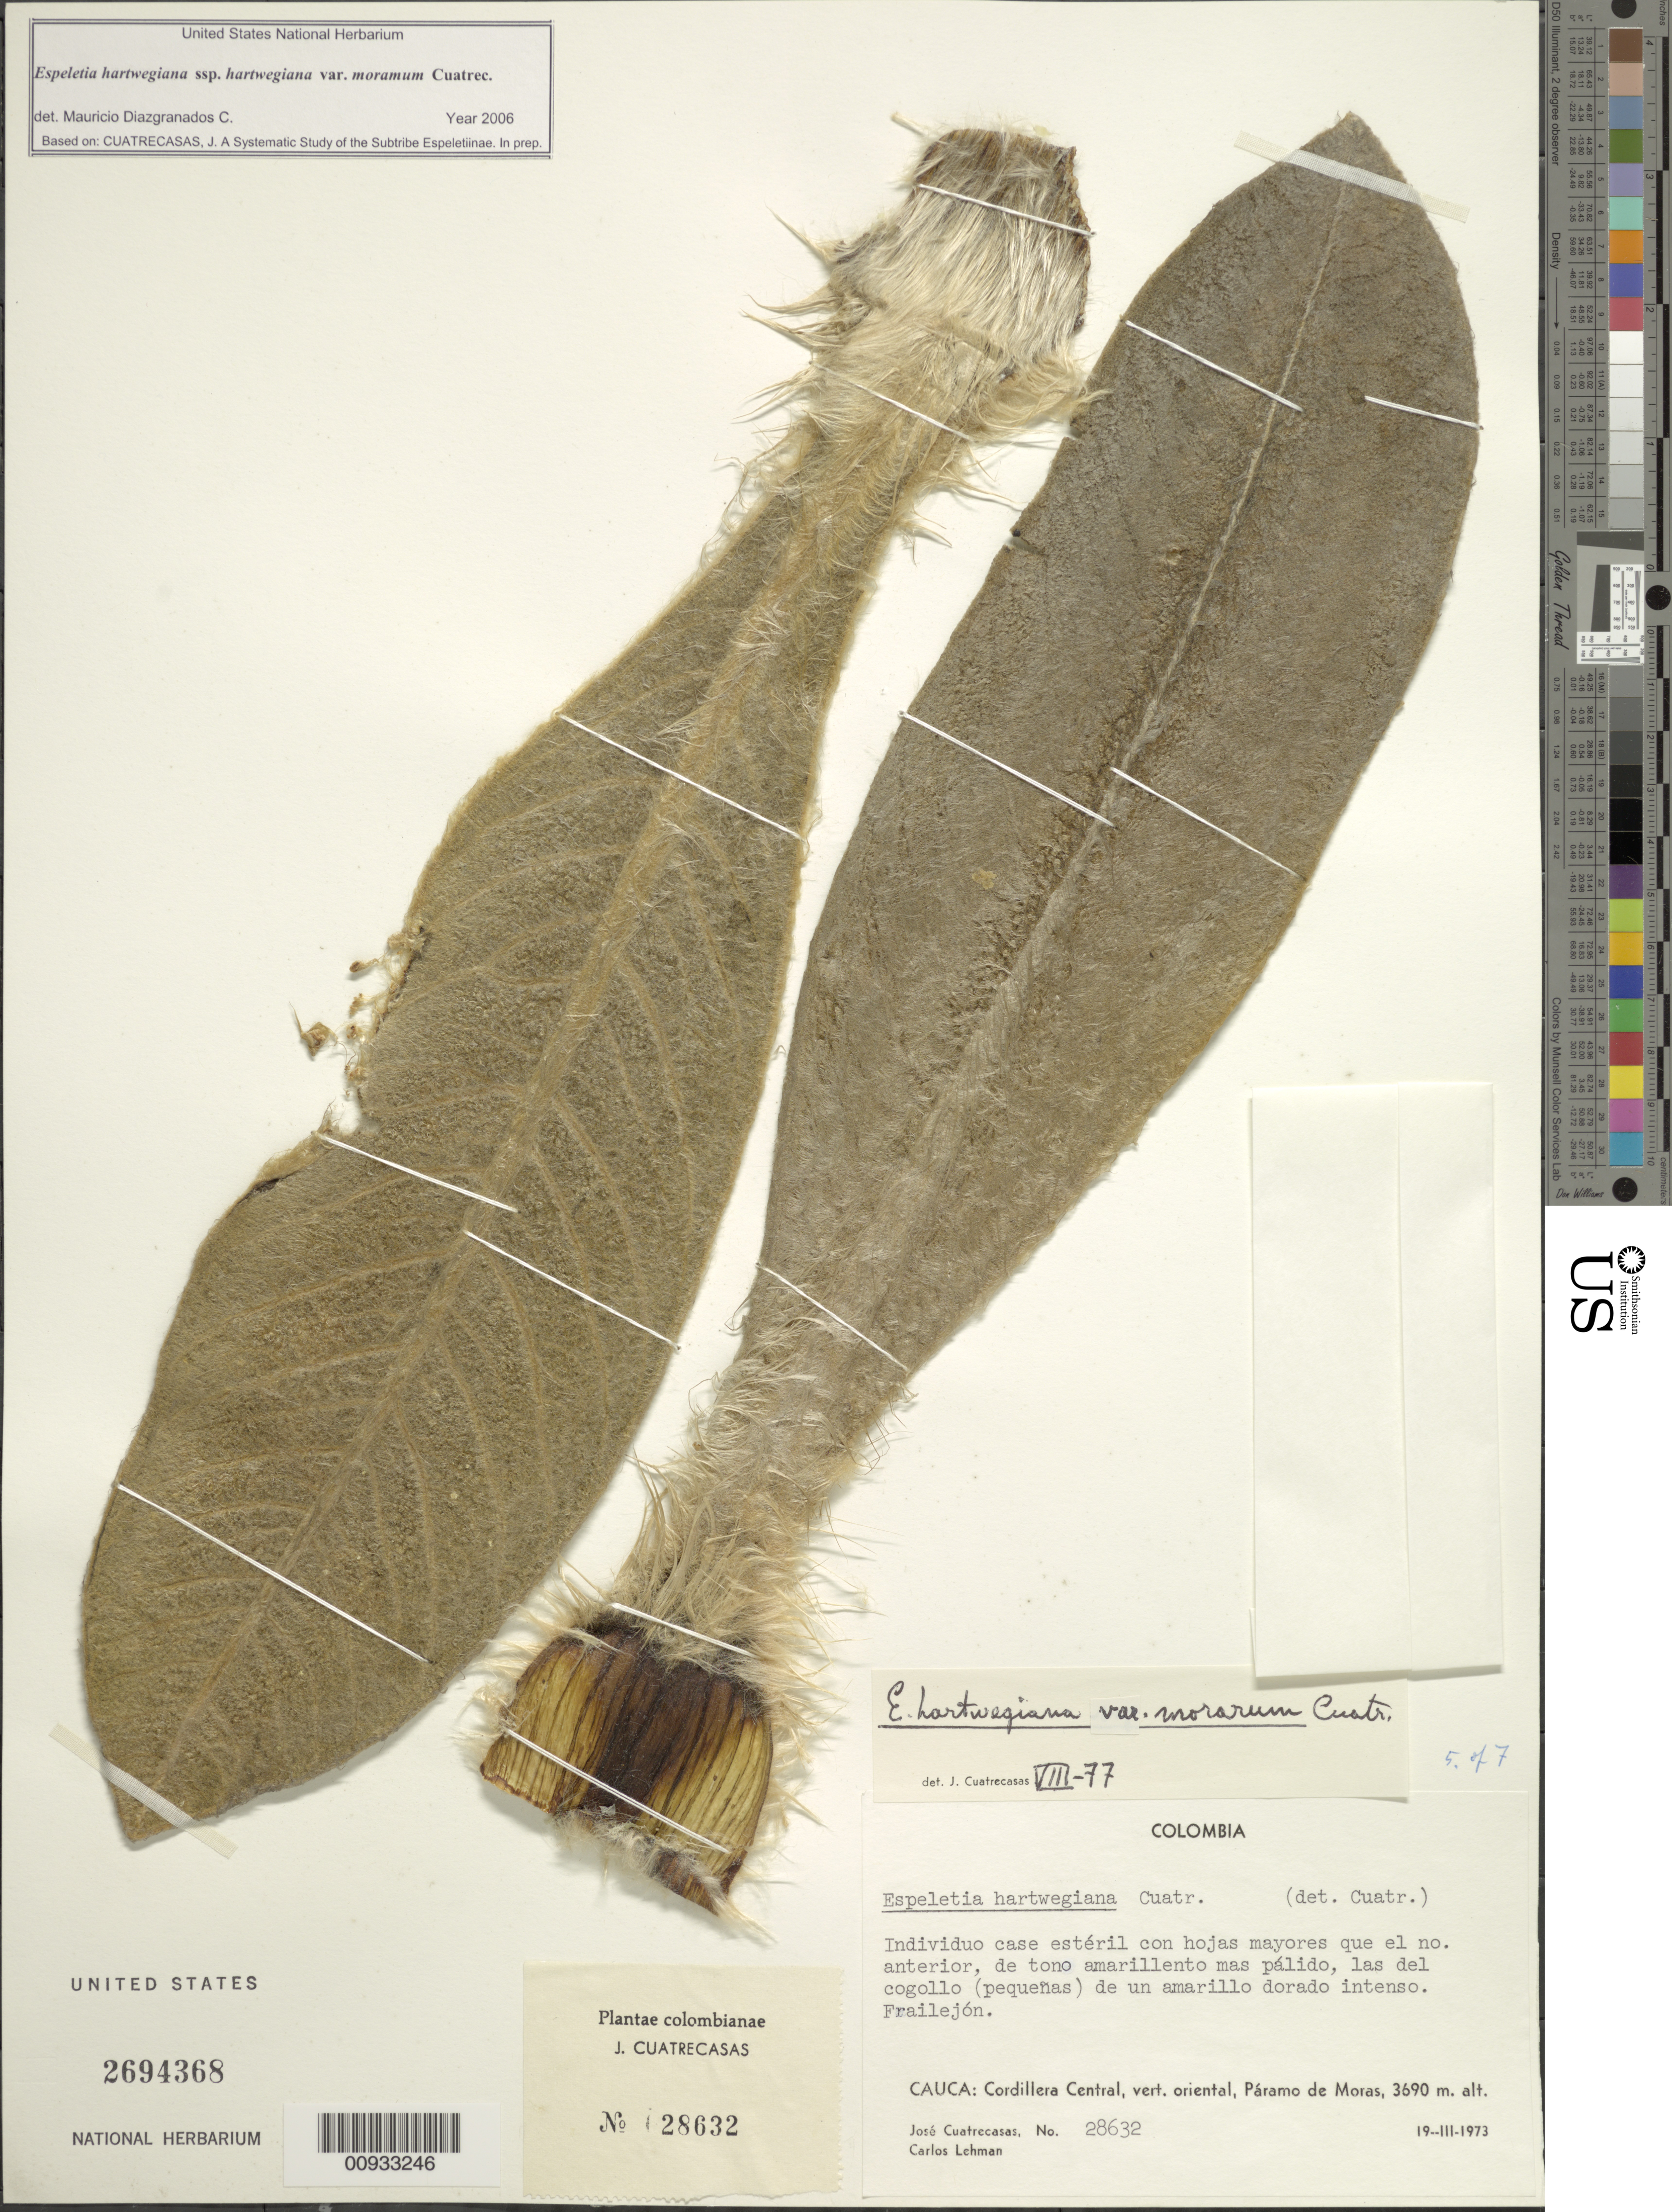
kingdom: Plantae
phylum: Tracheophyta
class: Magnoliopsida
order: Asterales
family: Asteraceae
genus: Espeletia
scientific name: Espeletia hartwegiana var. morarum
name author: Cuatrec.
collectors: J. Cuatrecasas & C. Lehman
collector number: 28632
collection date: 1973-03-19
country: Colombia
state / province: Cauca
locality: Cordillera Central, vert. oriental, Paramo de Moras.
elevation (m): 3690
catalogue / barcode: US 2694368